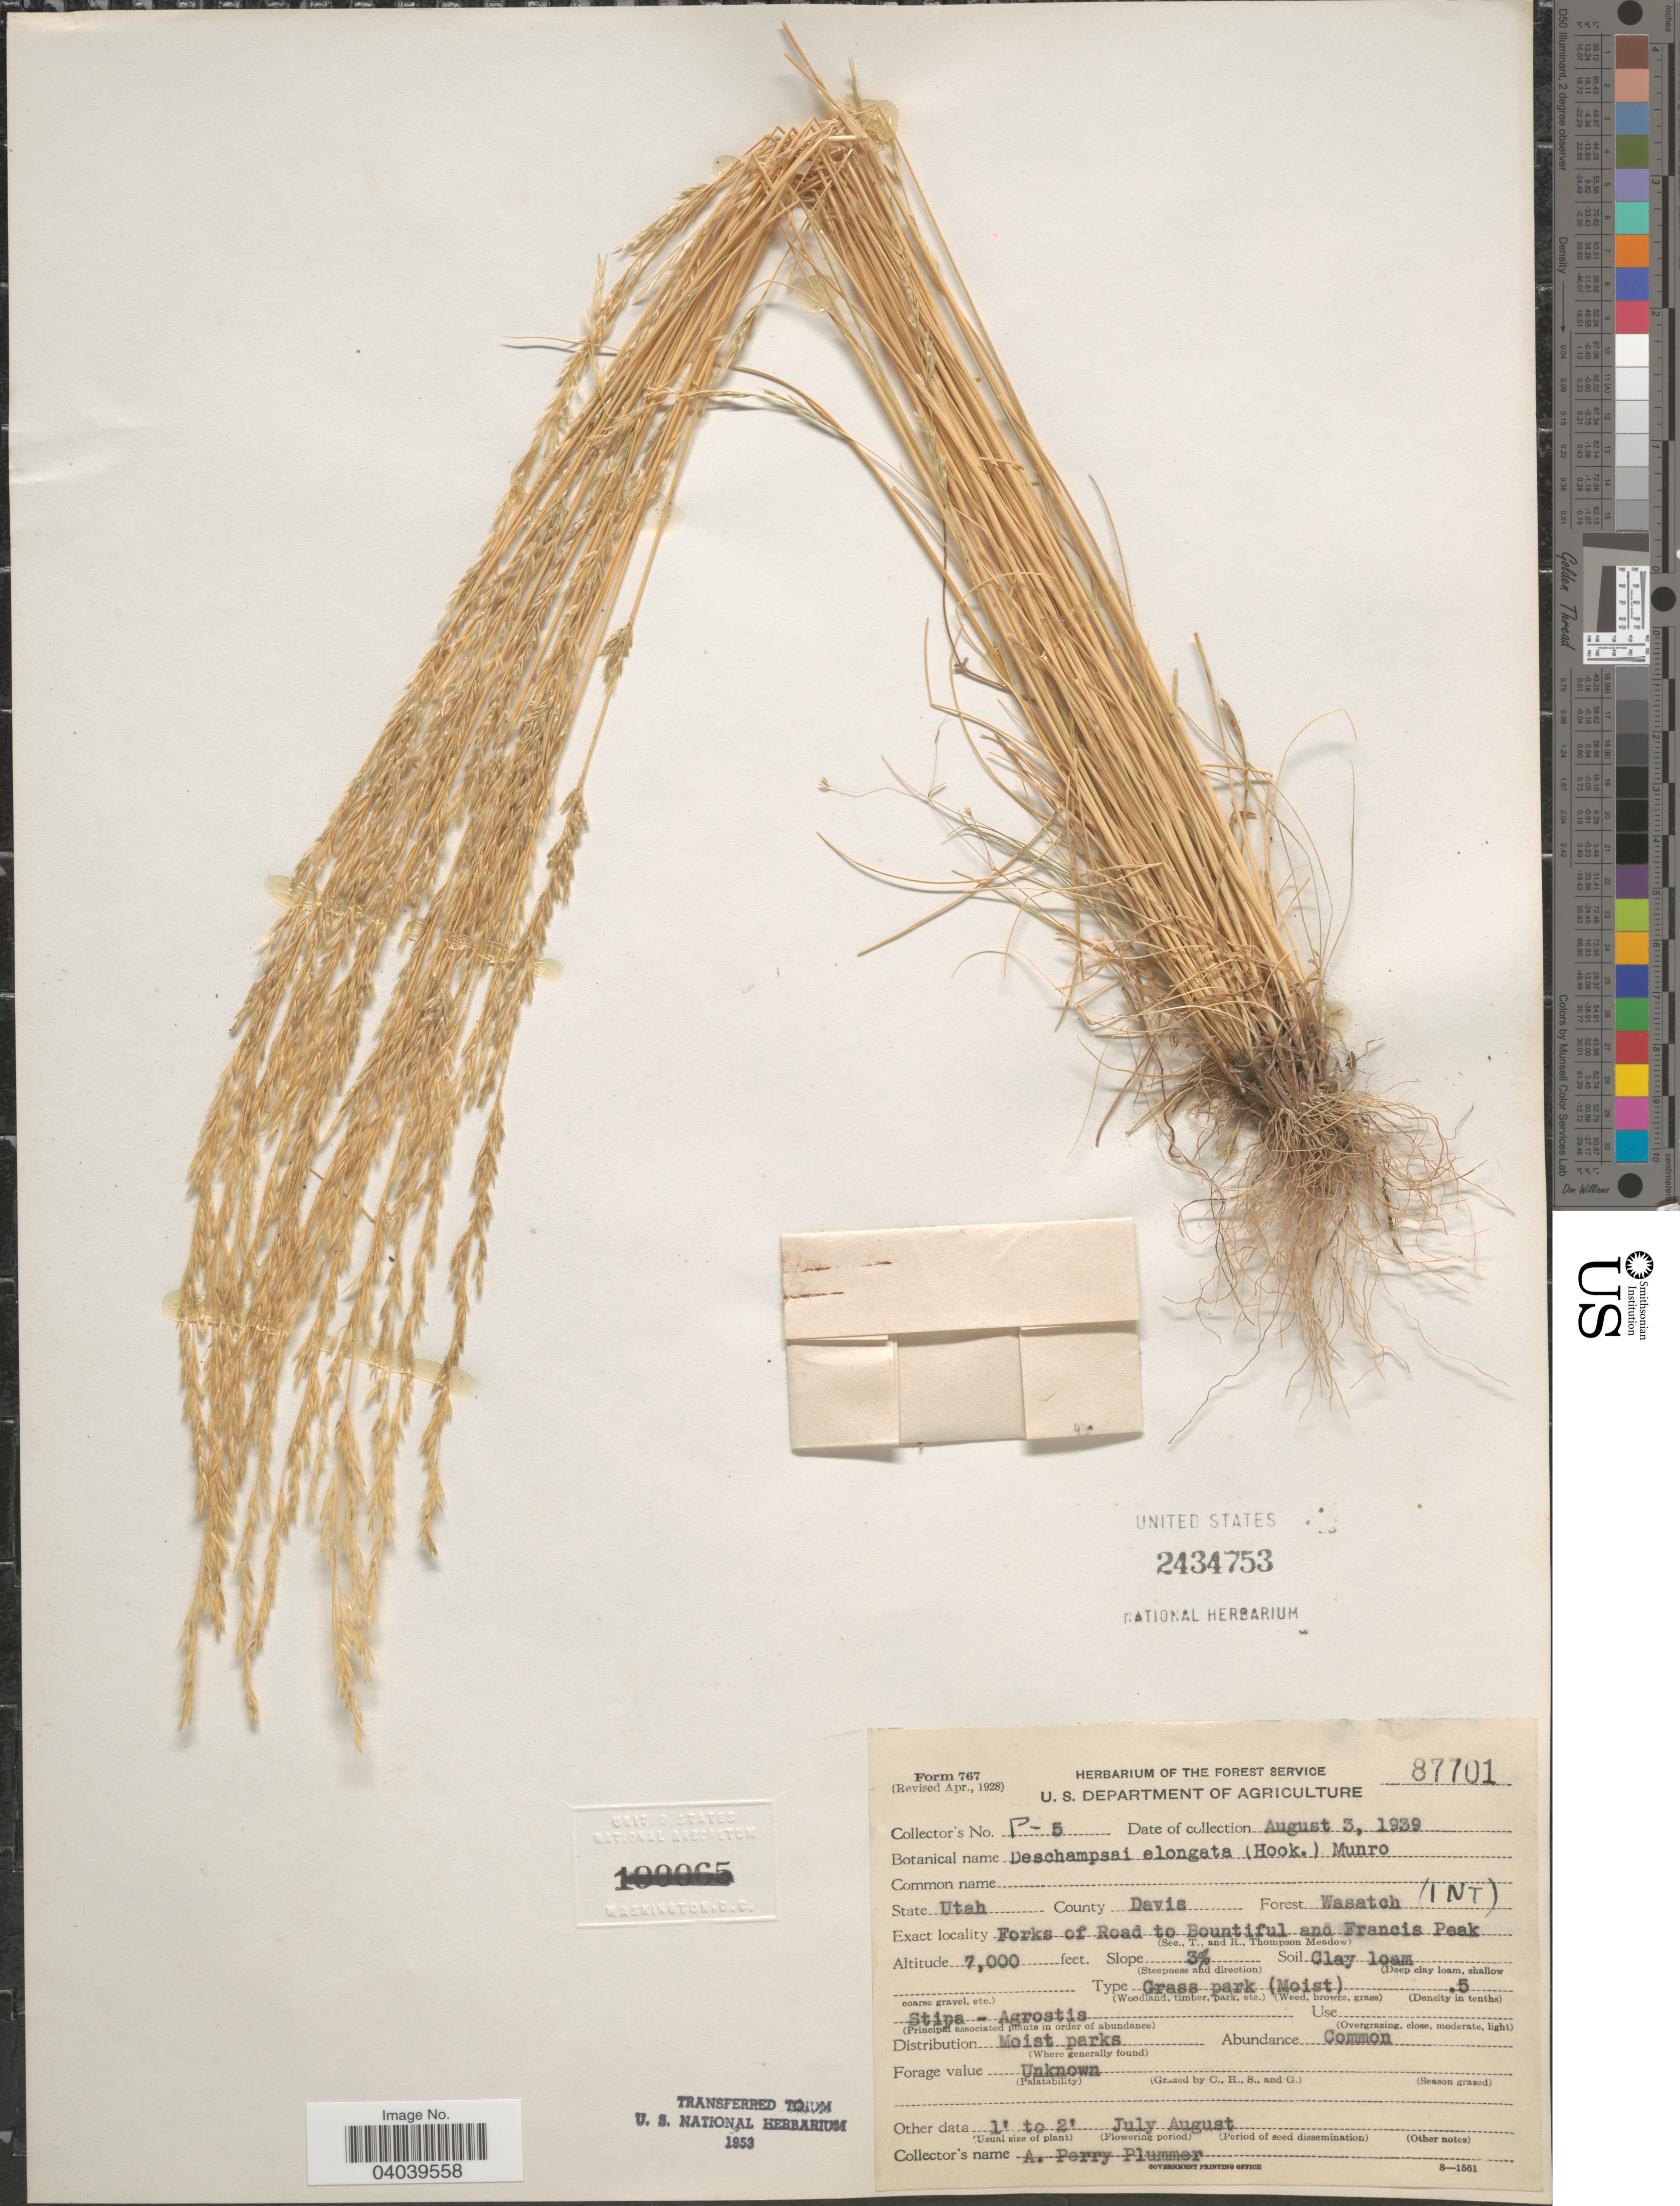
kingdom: Plantae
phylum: Tracheophyta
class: Liliopsida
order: Poales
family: Poaceae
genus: Deschampsia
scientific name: Deschampsia elongata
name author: (Hook.) Munro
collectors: A. Plummer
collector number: P-5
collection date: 1939-08-03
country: United States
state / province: Utah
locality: County David. Forest Wasatch (1NT). Forks of Road to Bountiful and Francis Peak.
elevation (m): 2134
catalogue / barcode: US 2434753